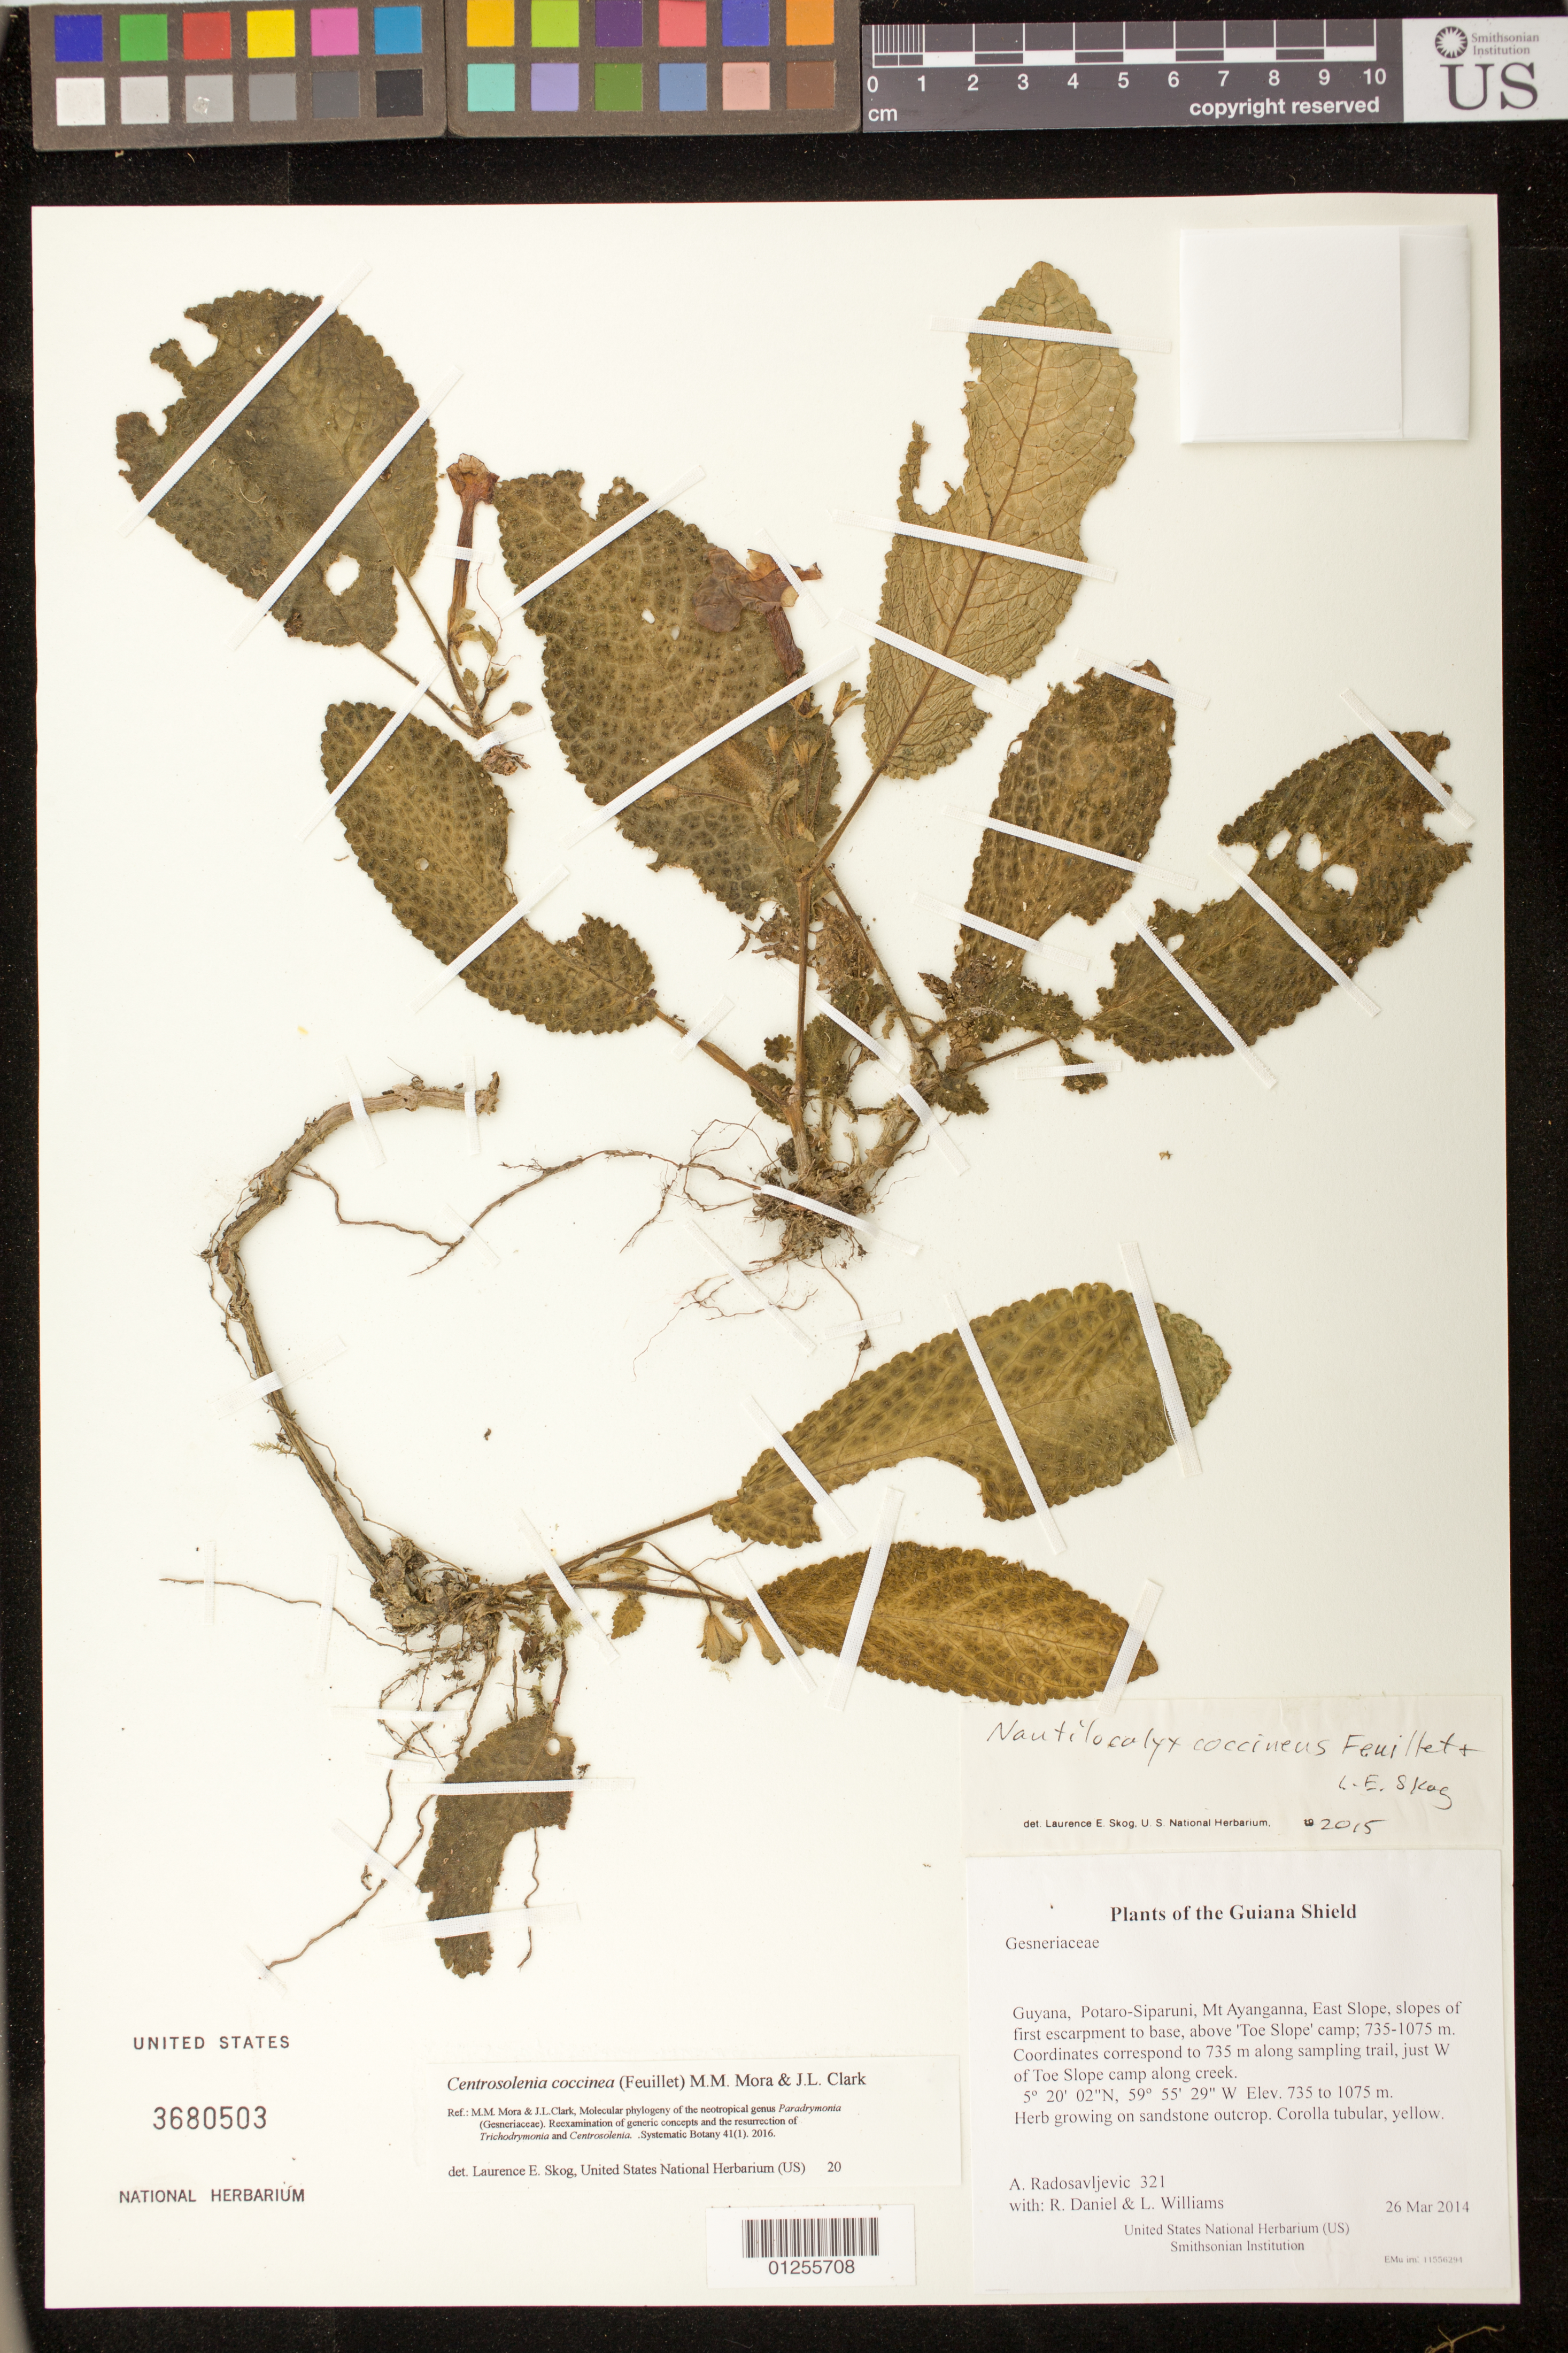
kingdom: Plantae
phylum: Tracheophyta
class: Magnoliopsida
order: Lamiales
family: Gesneriaceae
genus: Centrosolenia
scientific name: Centrosolenia coccinea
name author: (Feuillet) M.M. Mora & J.L. Clark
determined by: Skog, Laurence E.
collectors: A. Radosavljevic, R. Daniel & L. Williams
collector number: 321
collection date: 2014-03-26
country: Guyana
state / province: Potaro-Siparuni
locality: Mt Ayanganna, East Slope, slopes of first escarpment to base, above 'Toe Slope' camp; 735-1075 m. Coordinates correspond to 735 m along sampling trail, just W of Toe Slope camp along creek.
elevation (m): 735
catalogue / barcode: US 3680503